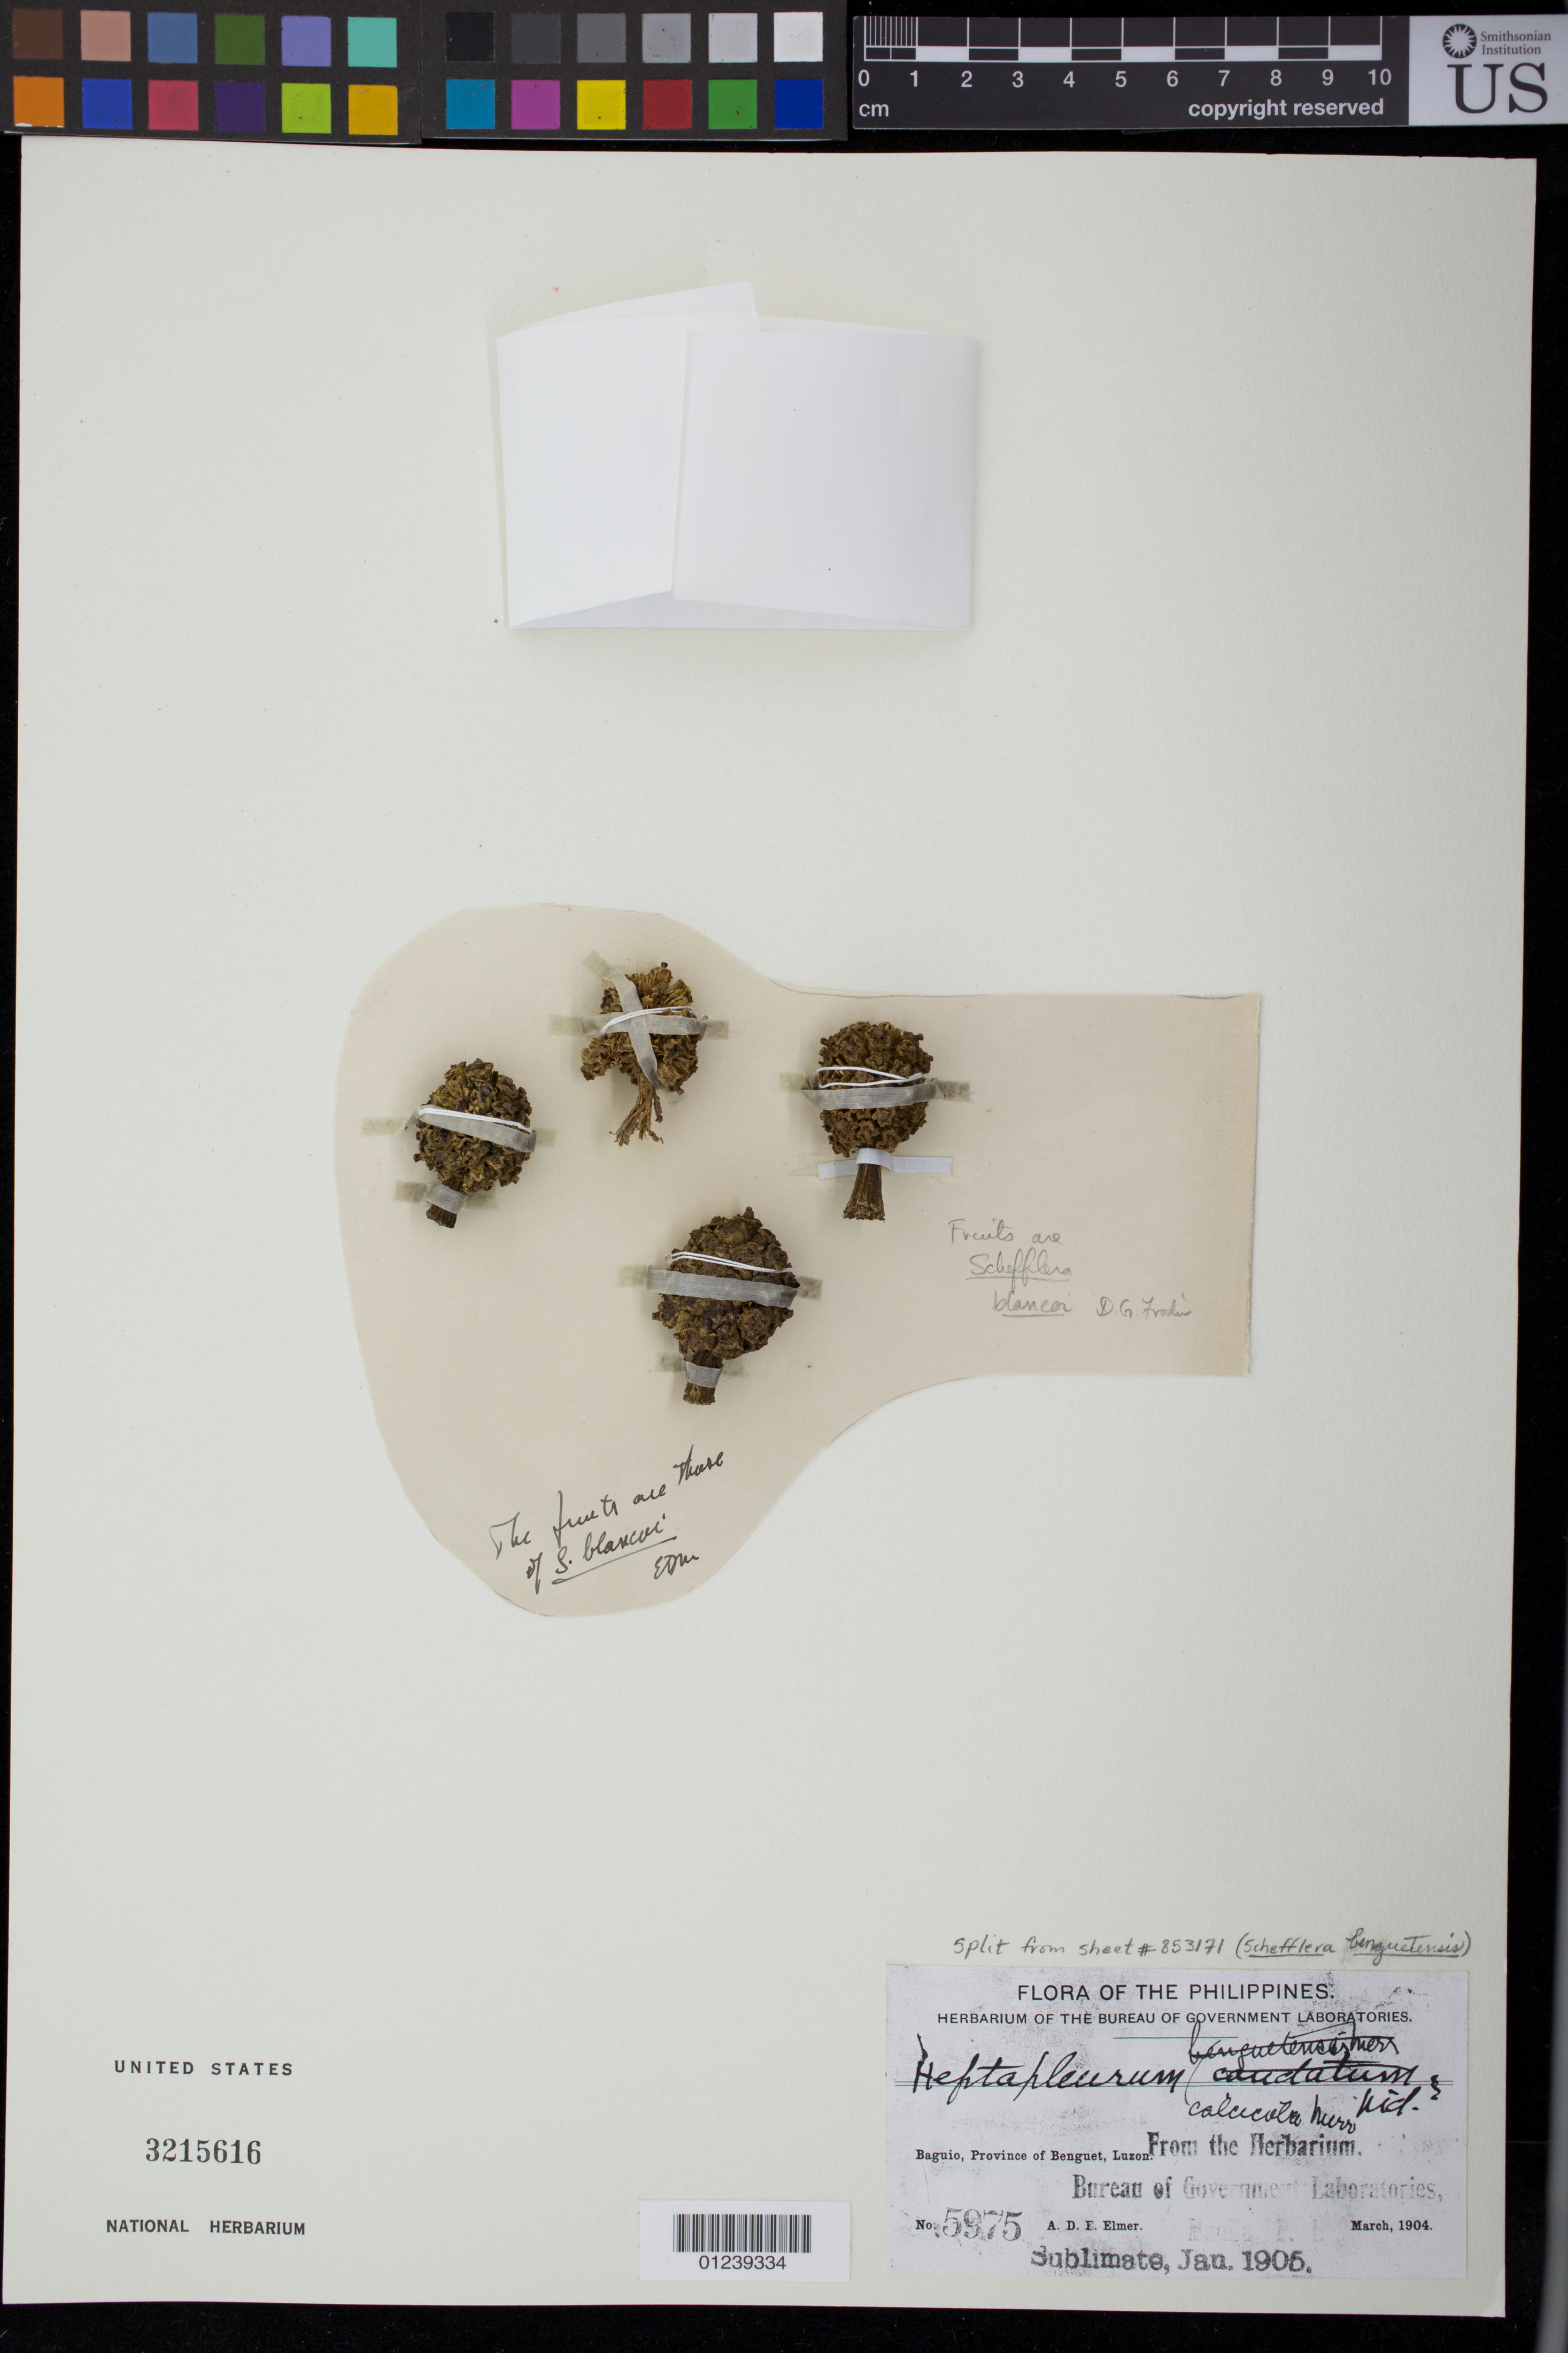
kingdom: Plantae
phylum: Tracheophyta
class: Magnoliopsida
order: Apiales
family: Araliaceae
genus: Schefflera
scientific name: Schefflera blancoi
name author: Merr.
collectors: A. D. E. Elmer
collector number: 5975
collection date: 1904-03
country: Philippines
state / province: Cordillera (Administrative Region)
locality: Baguio, Province of Benguet, Luzon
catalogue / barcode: US 3215616